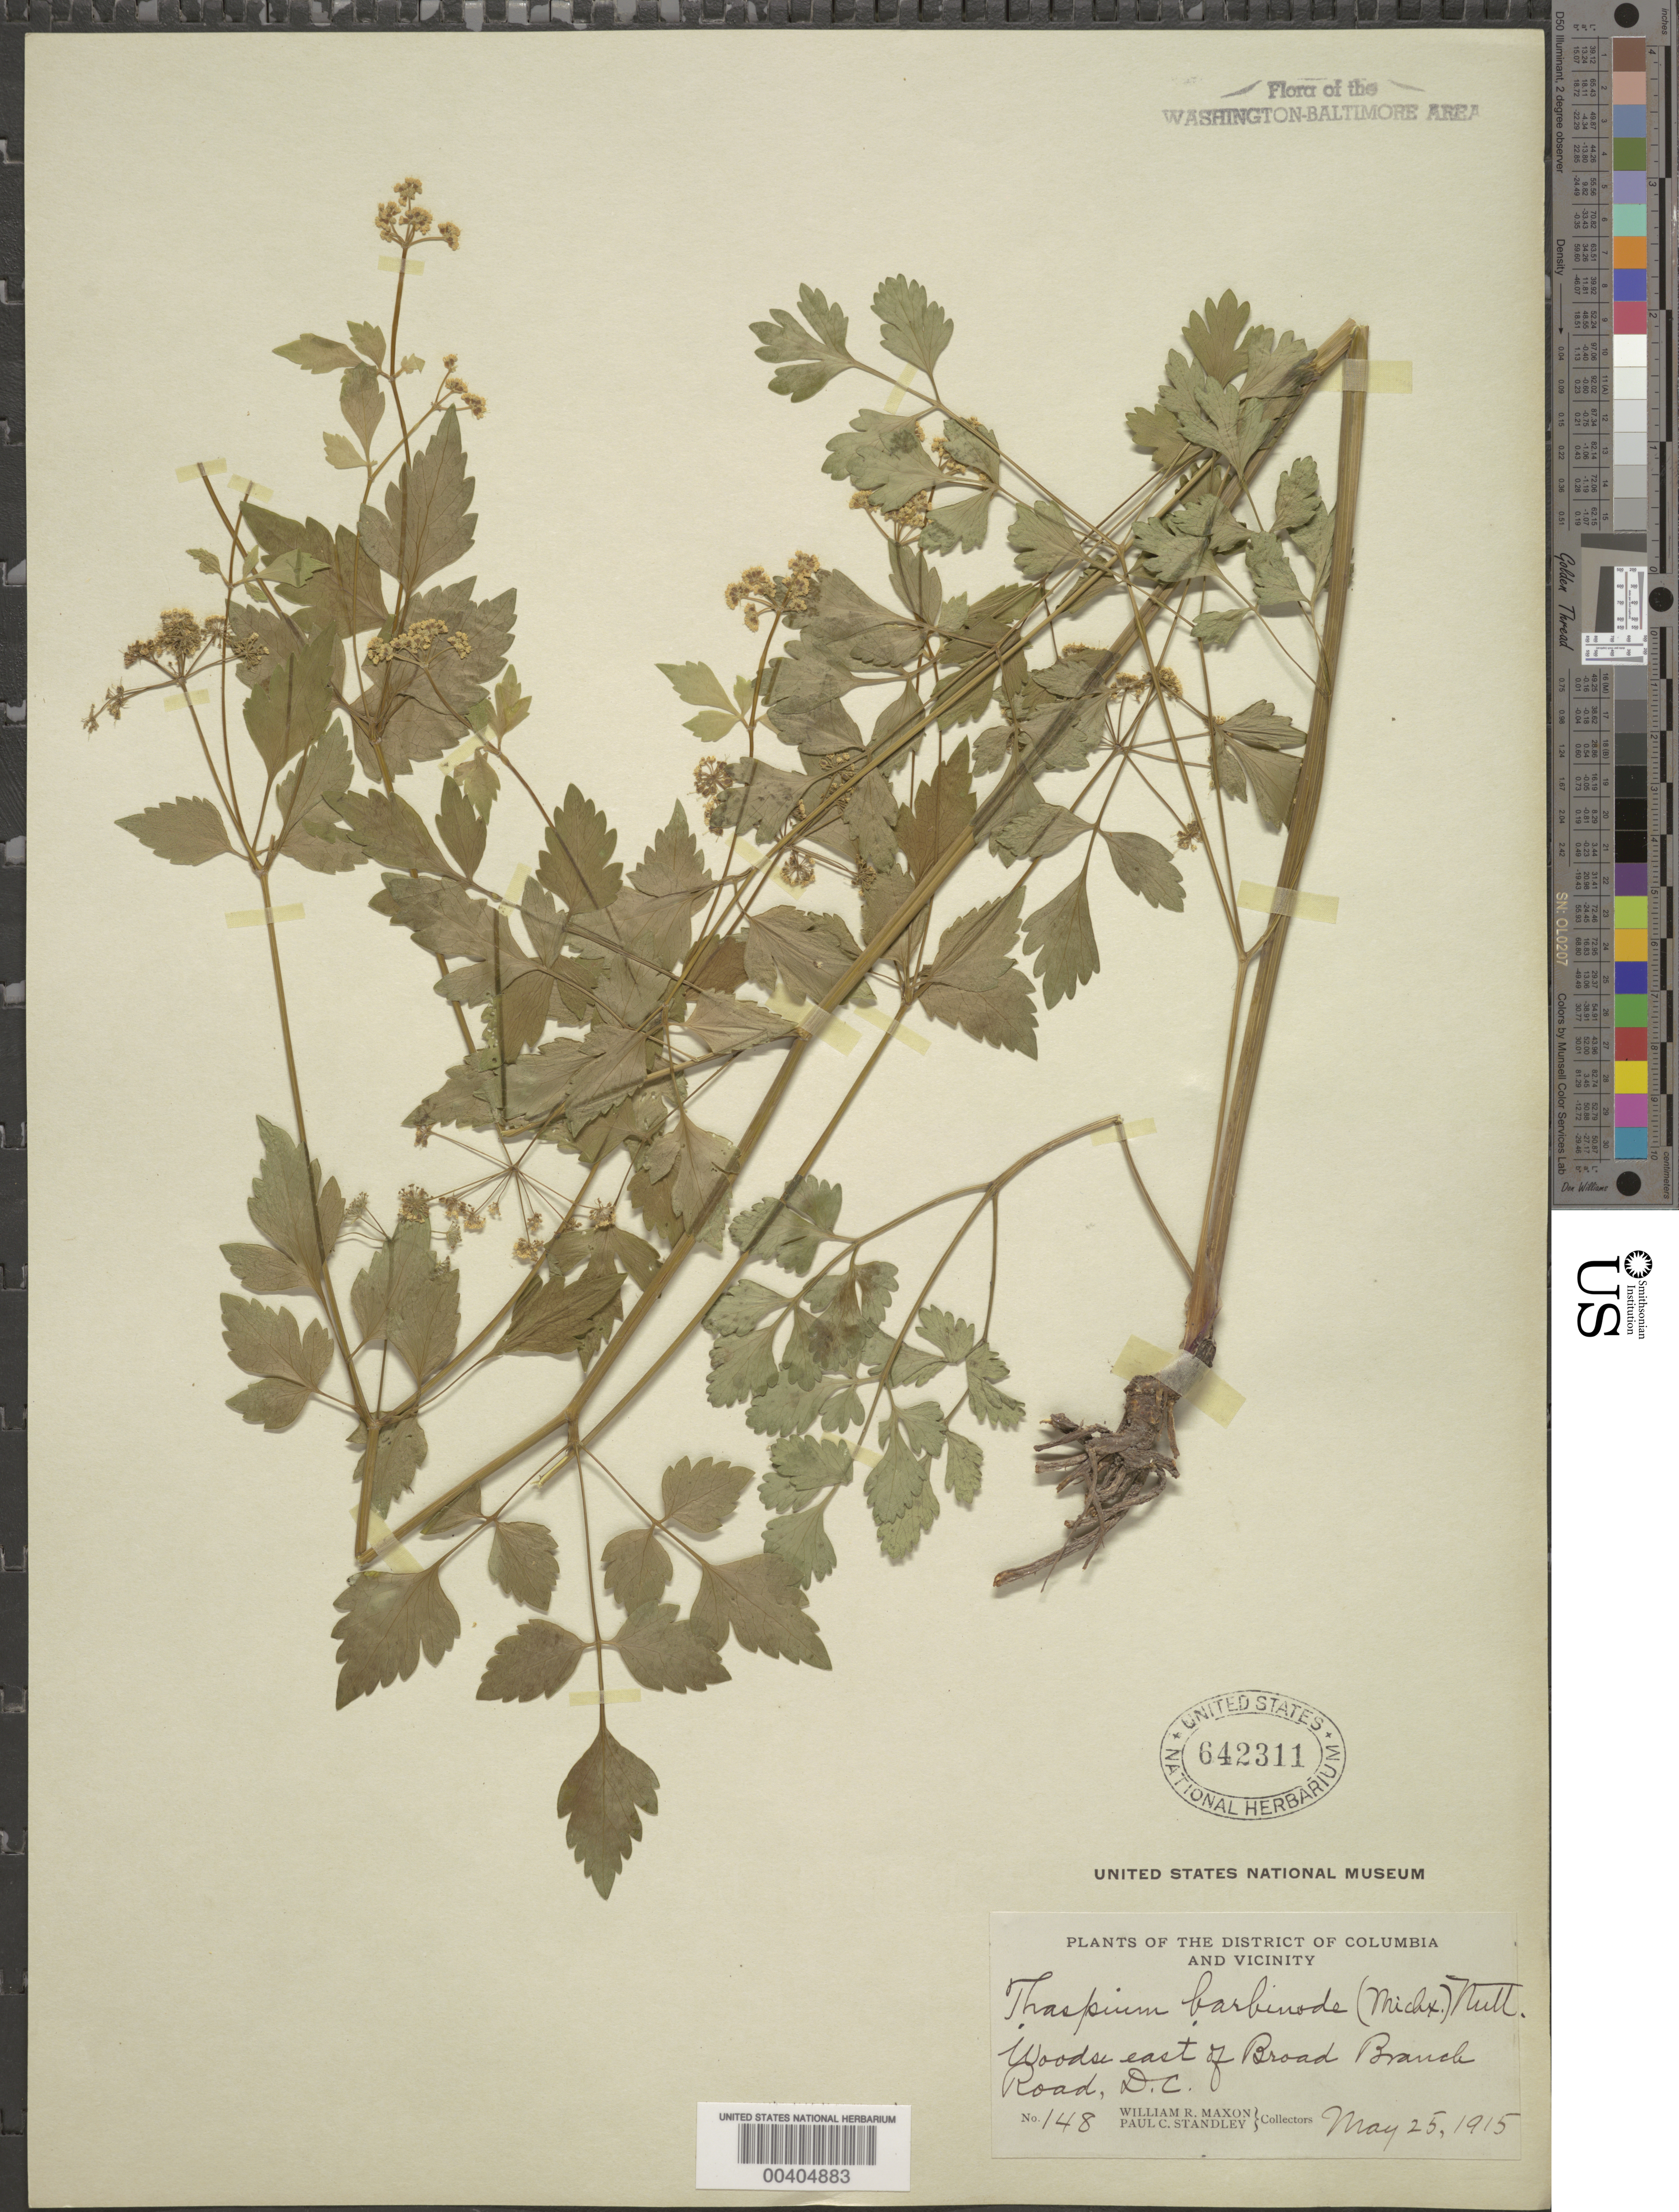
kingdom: Plantae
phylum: Tracheophyta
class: Magnoliopsida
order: Apiales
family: Apiaceae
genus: Thaspium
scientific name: Thaspium barbinode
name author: (Michx.) Nutt.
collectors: W. R. Maxon & P. C. Standley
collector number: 148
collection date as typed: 25 May 1915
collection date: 1915-05-25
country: United States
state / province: District of Columbia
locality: East of Broad Branch Rd. Rock Creek Park & vicinity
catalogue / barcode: US 642311